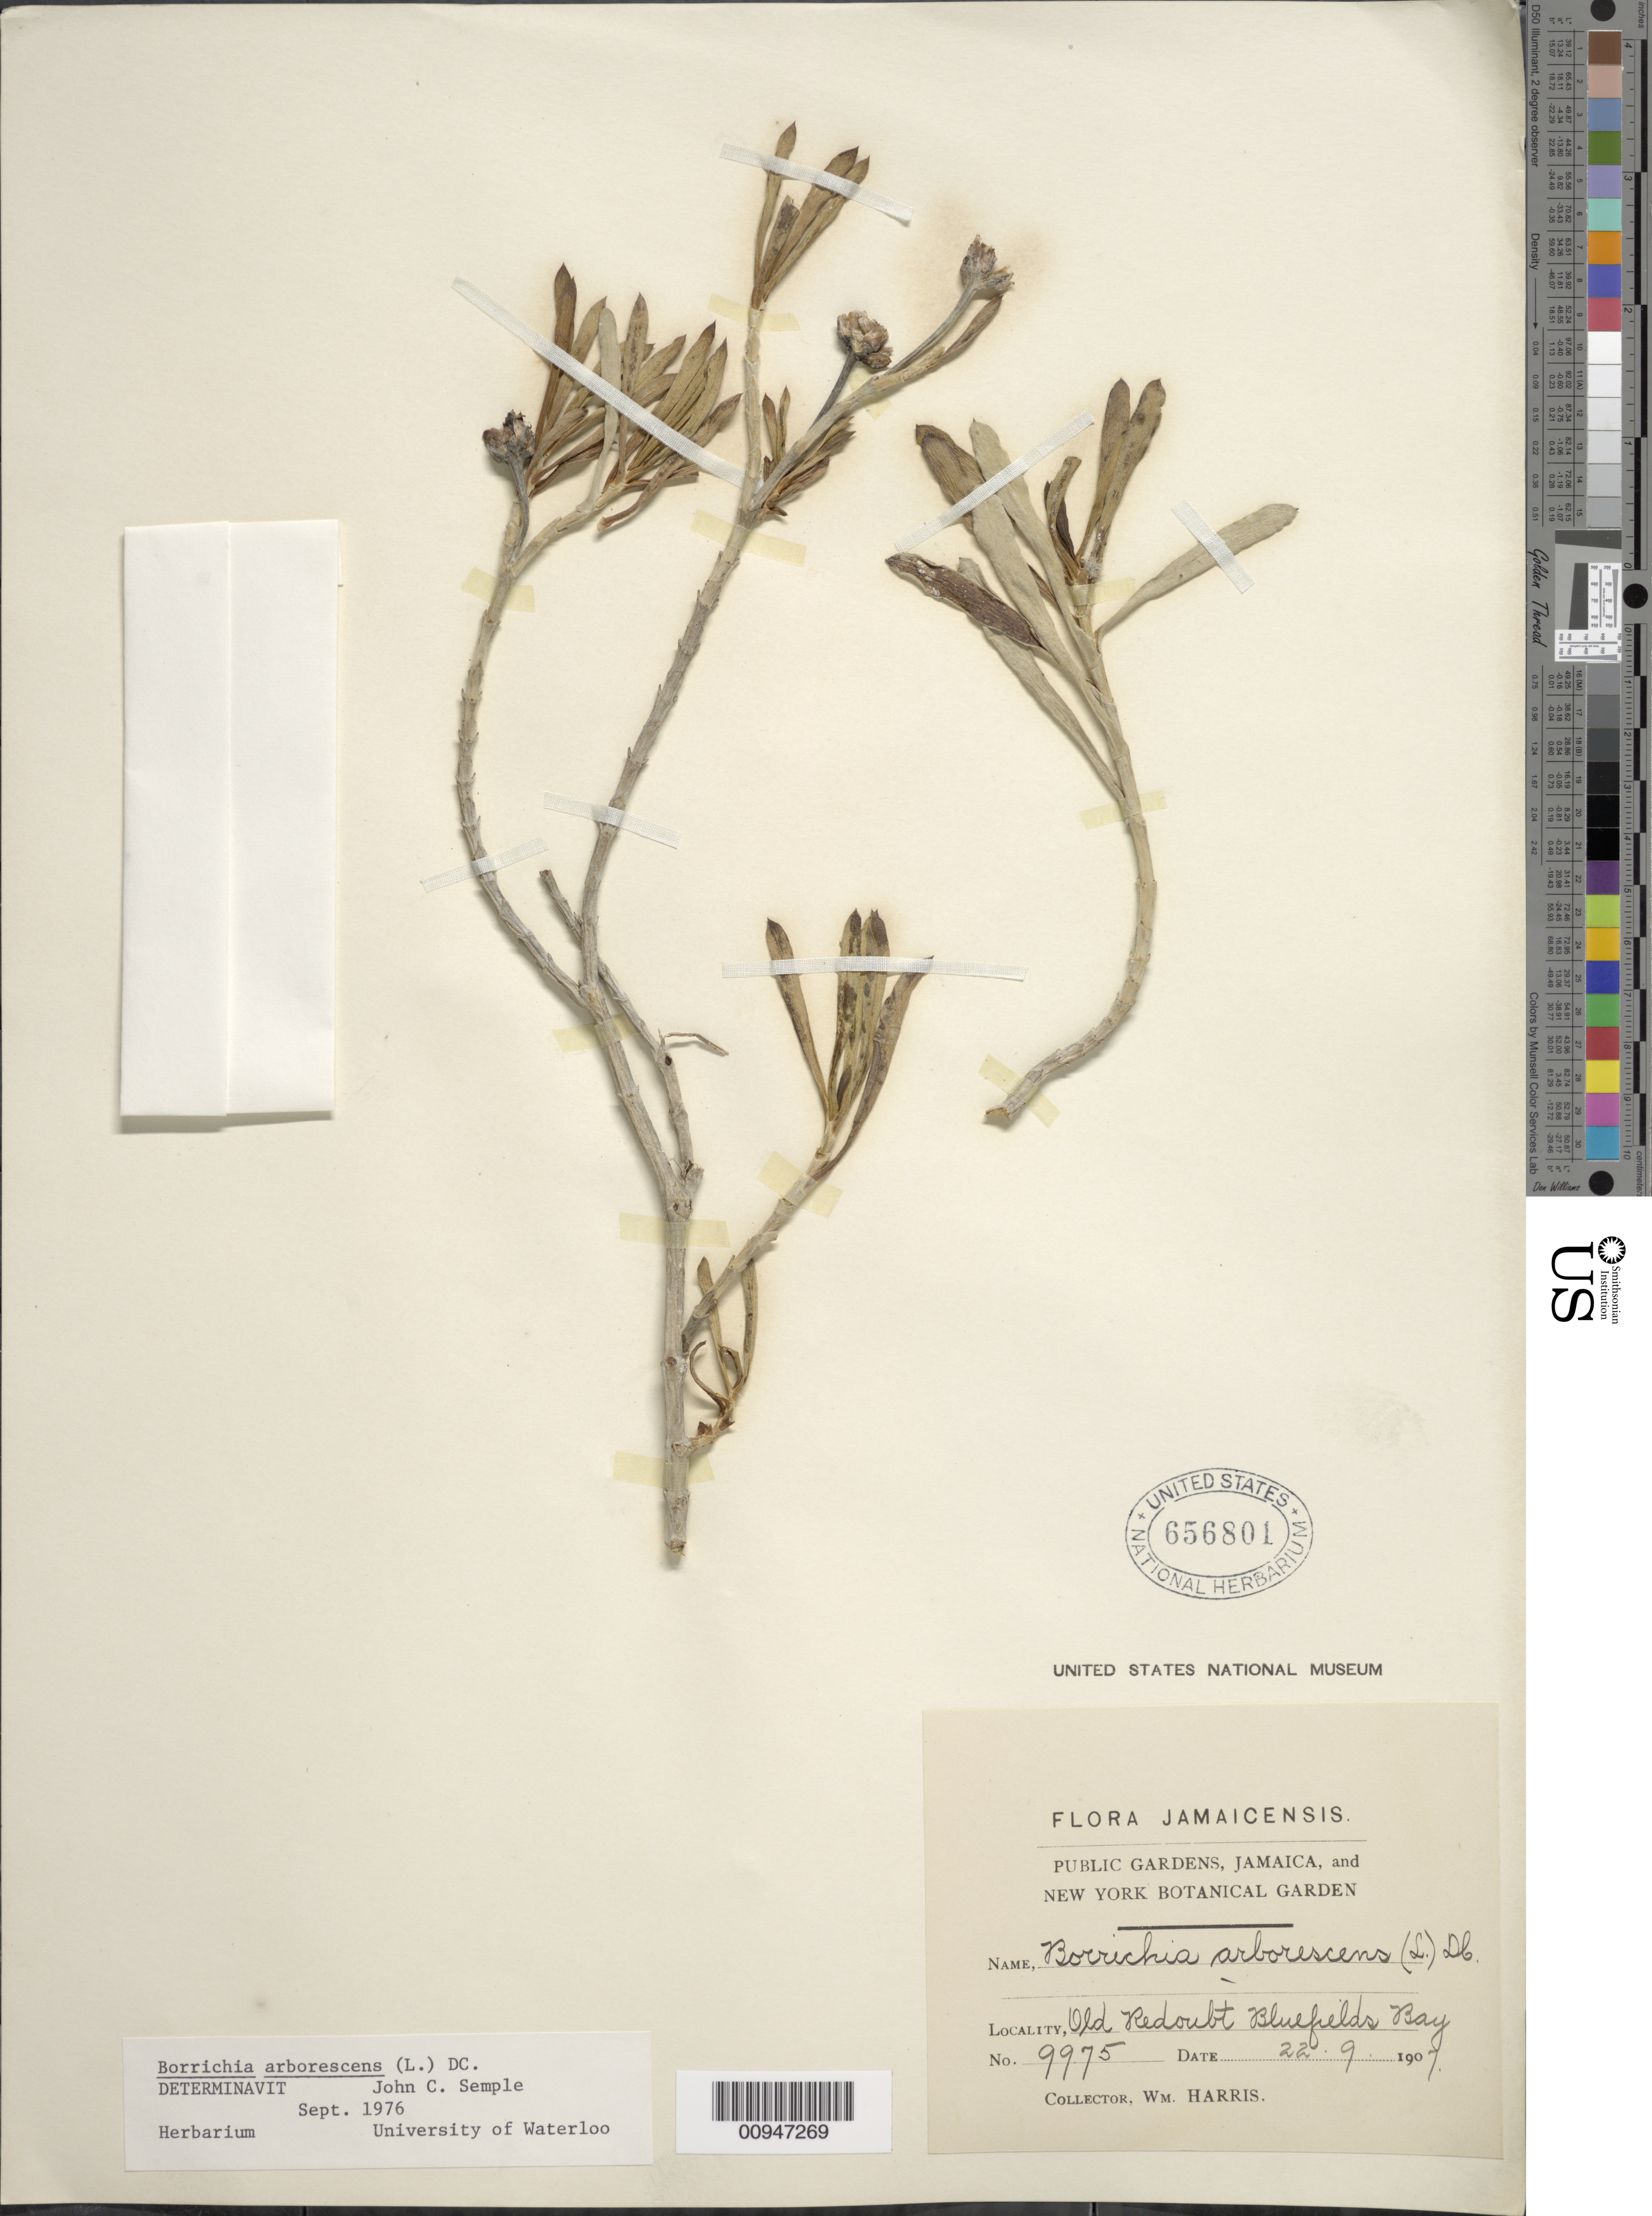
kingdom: Plantae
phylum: Tracheophyta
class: Magnoliopsida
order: Asterales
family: Asteraceae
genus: Borrichia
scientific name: Borrichia arborescens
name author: (L.) DC.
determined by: Semple, J. C.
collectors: W. H. Harris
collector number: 9975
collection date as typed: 22 Sep 1907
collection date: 1907-09-22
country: Jamaica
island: Jamaica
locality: Old Redoubt Bluefields Bay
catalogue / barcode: US 656801